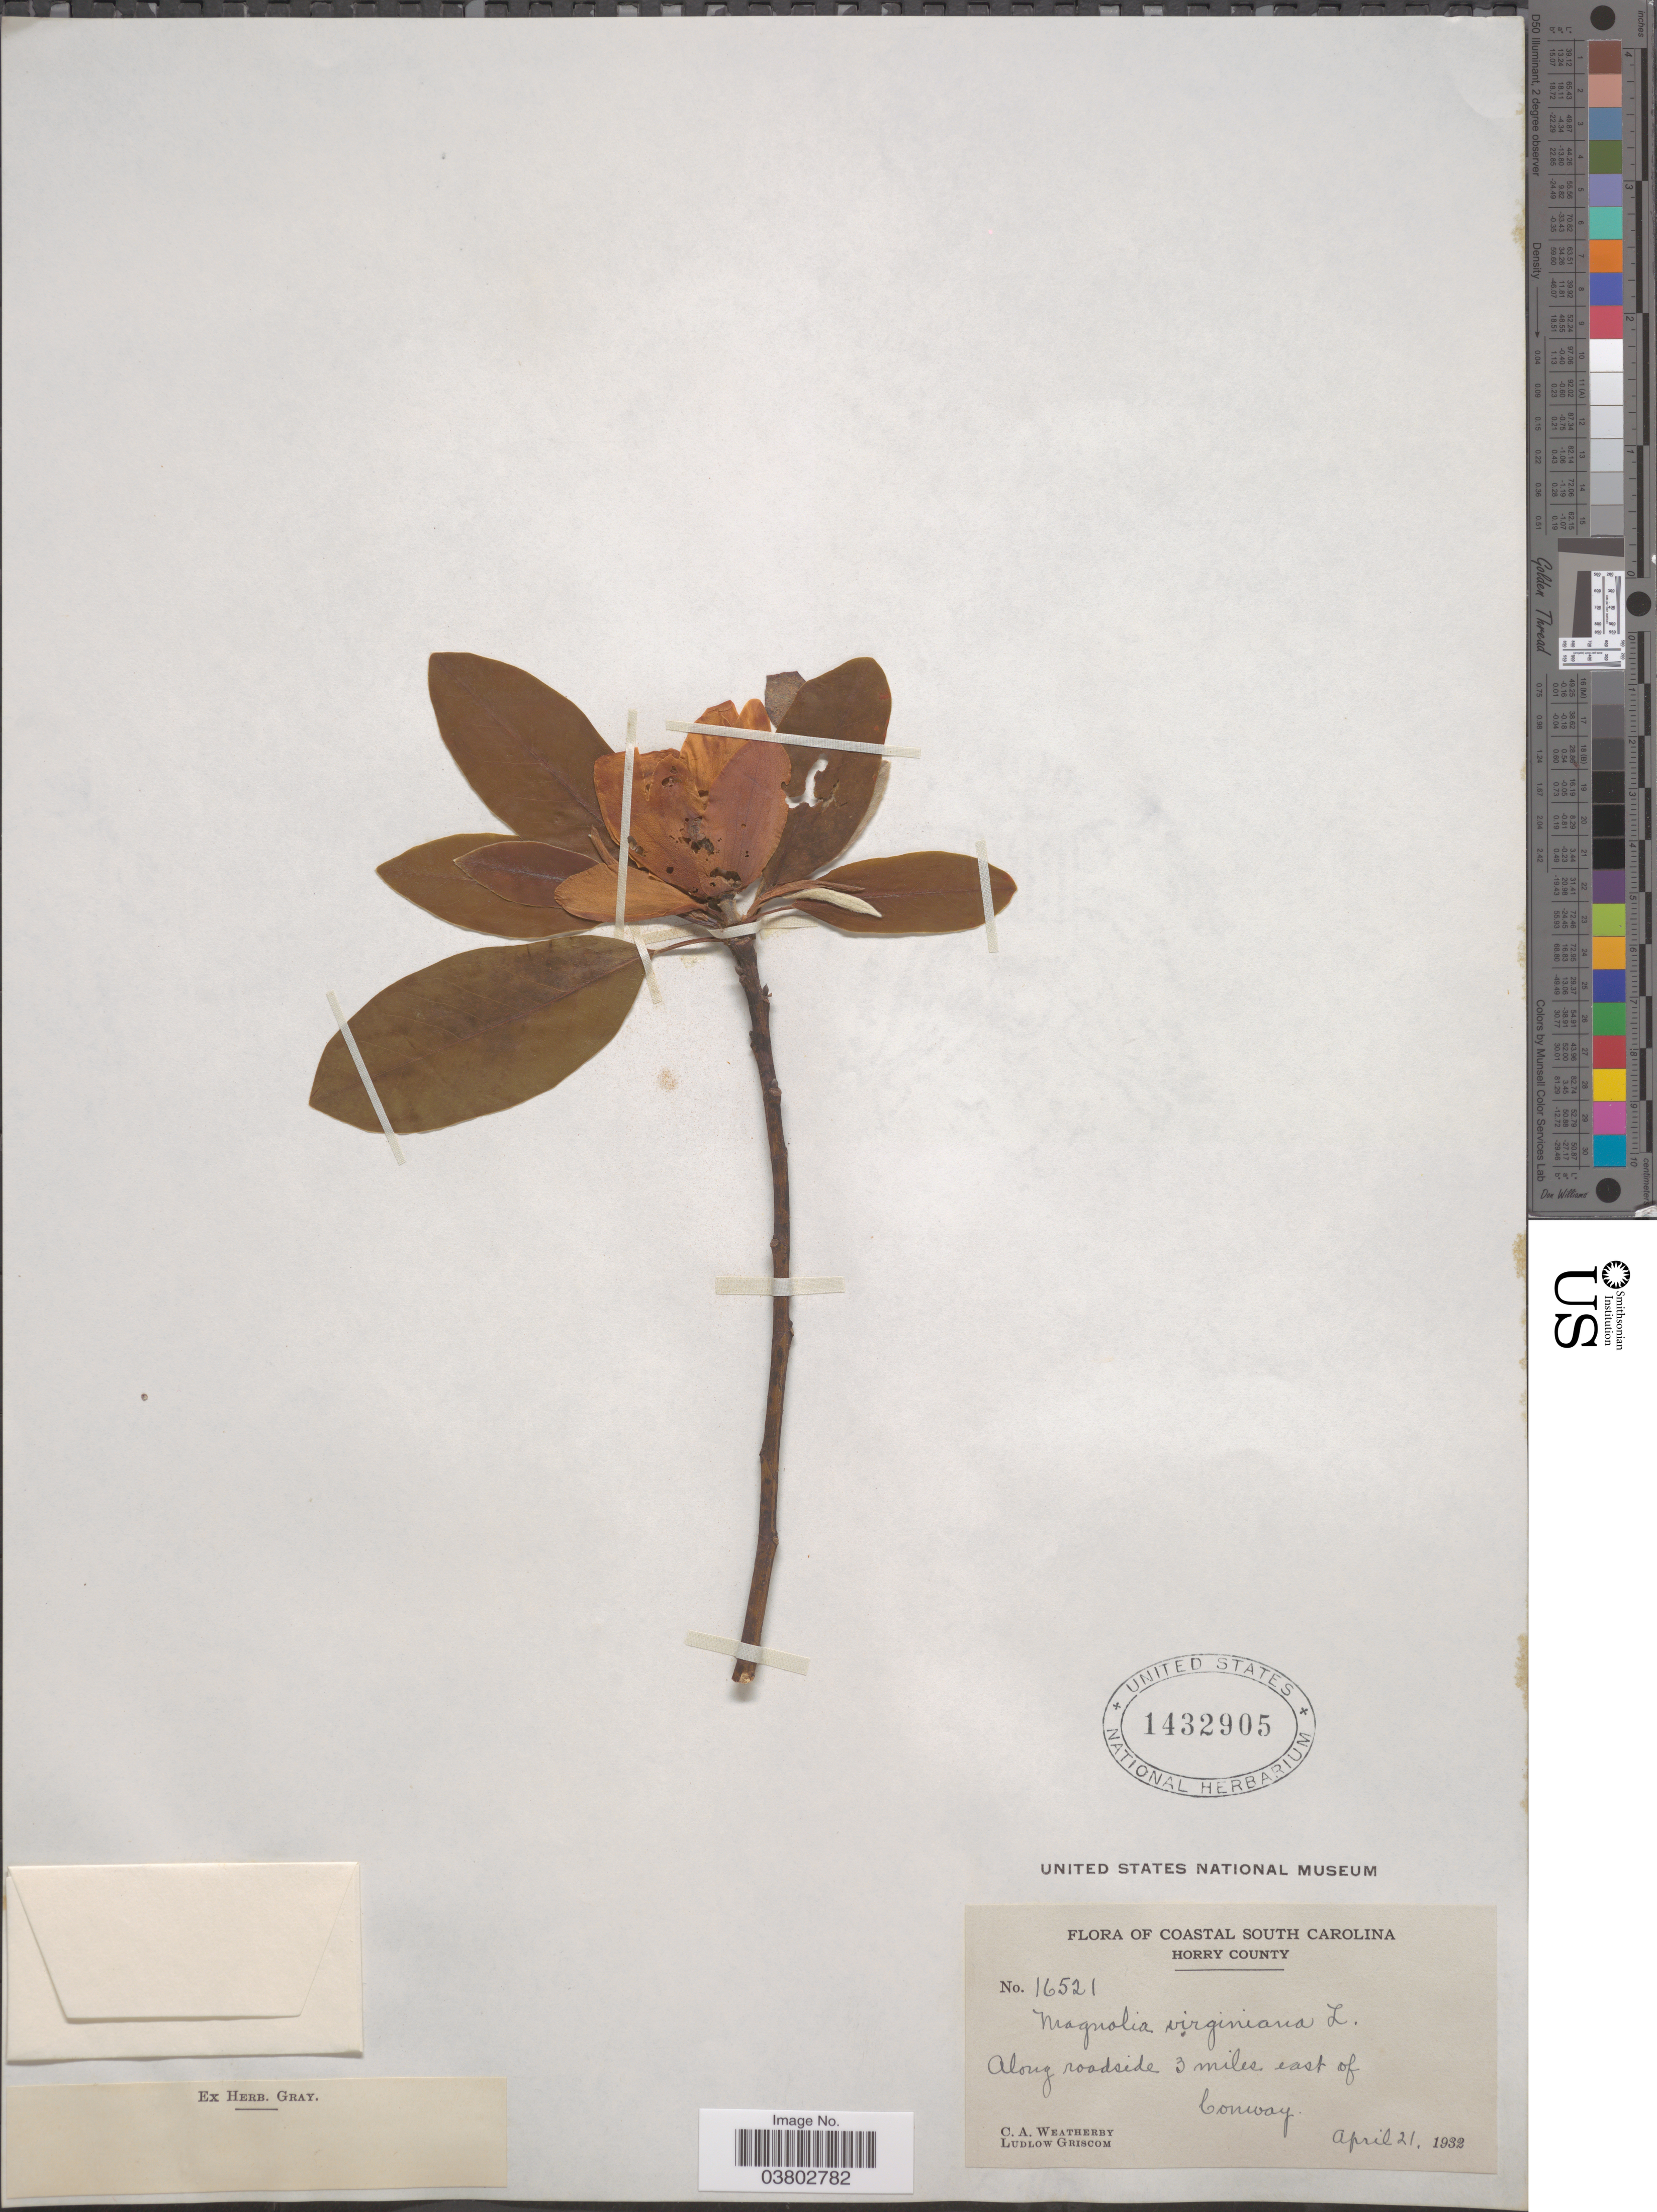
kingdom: Plantae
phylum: Tracheophyta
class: Magnoliopsida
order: Magnoliales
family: Magnoliaceae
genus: Magnolia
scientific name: Magnolia virginiana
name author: L.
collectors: C. A. Weatherby & L. Griscom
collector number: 16521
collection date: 1932-04-21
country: United States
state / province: South Carolina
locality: Coastal South Carolina. Horry County. Along roadside 3 miles east of Conway.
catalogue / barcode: US 1432905